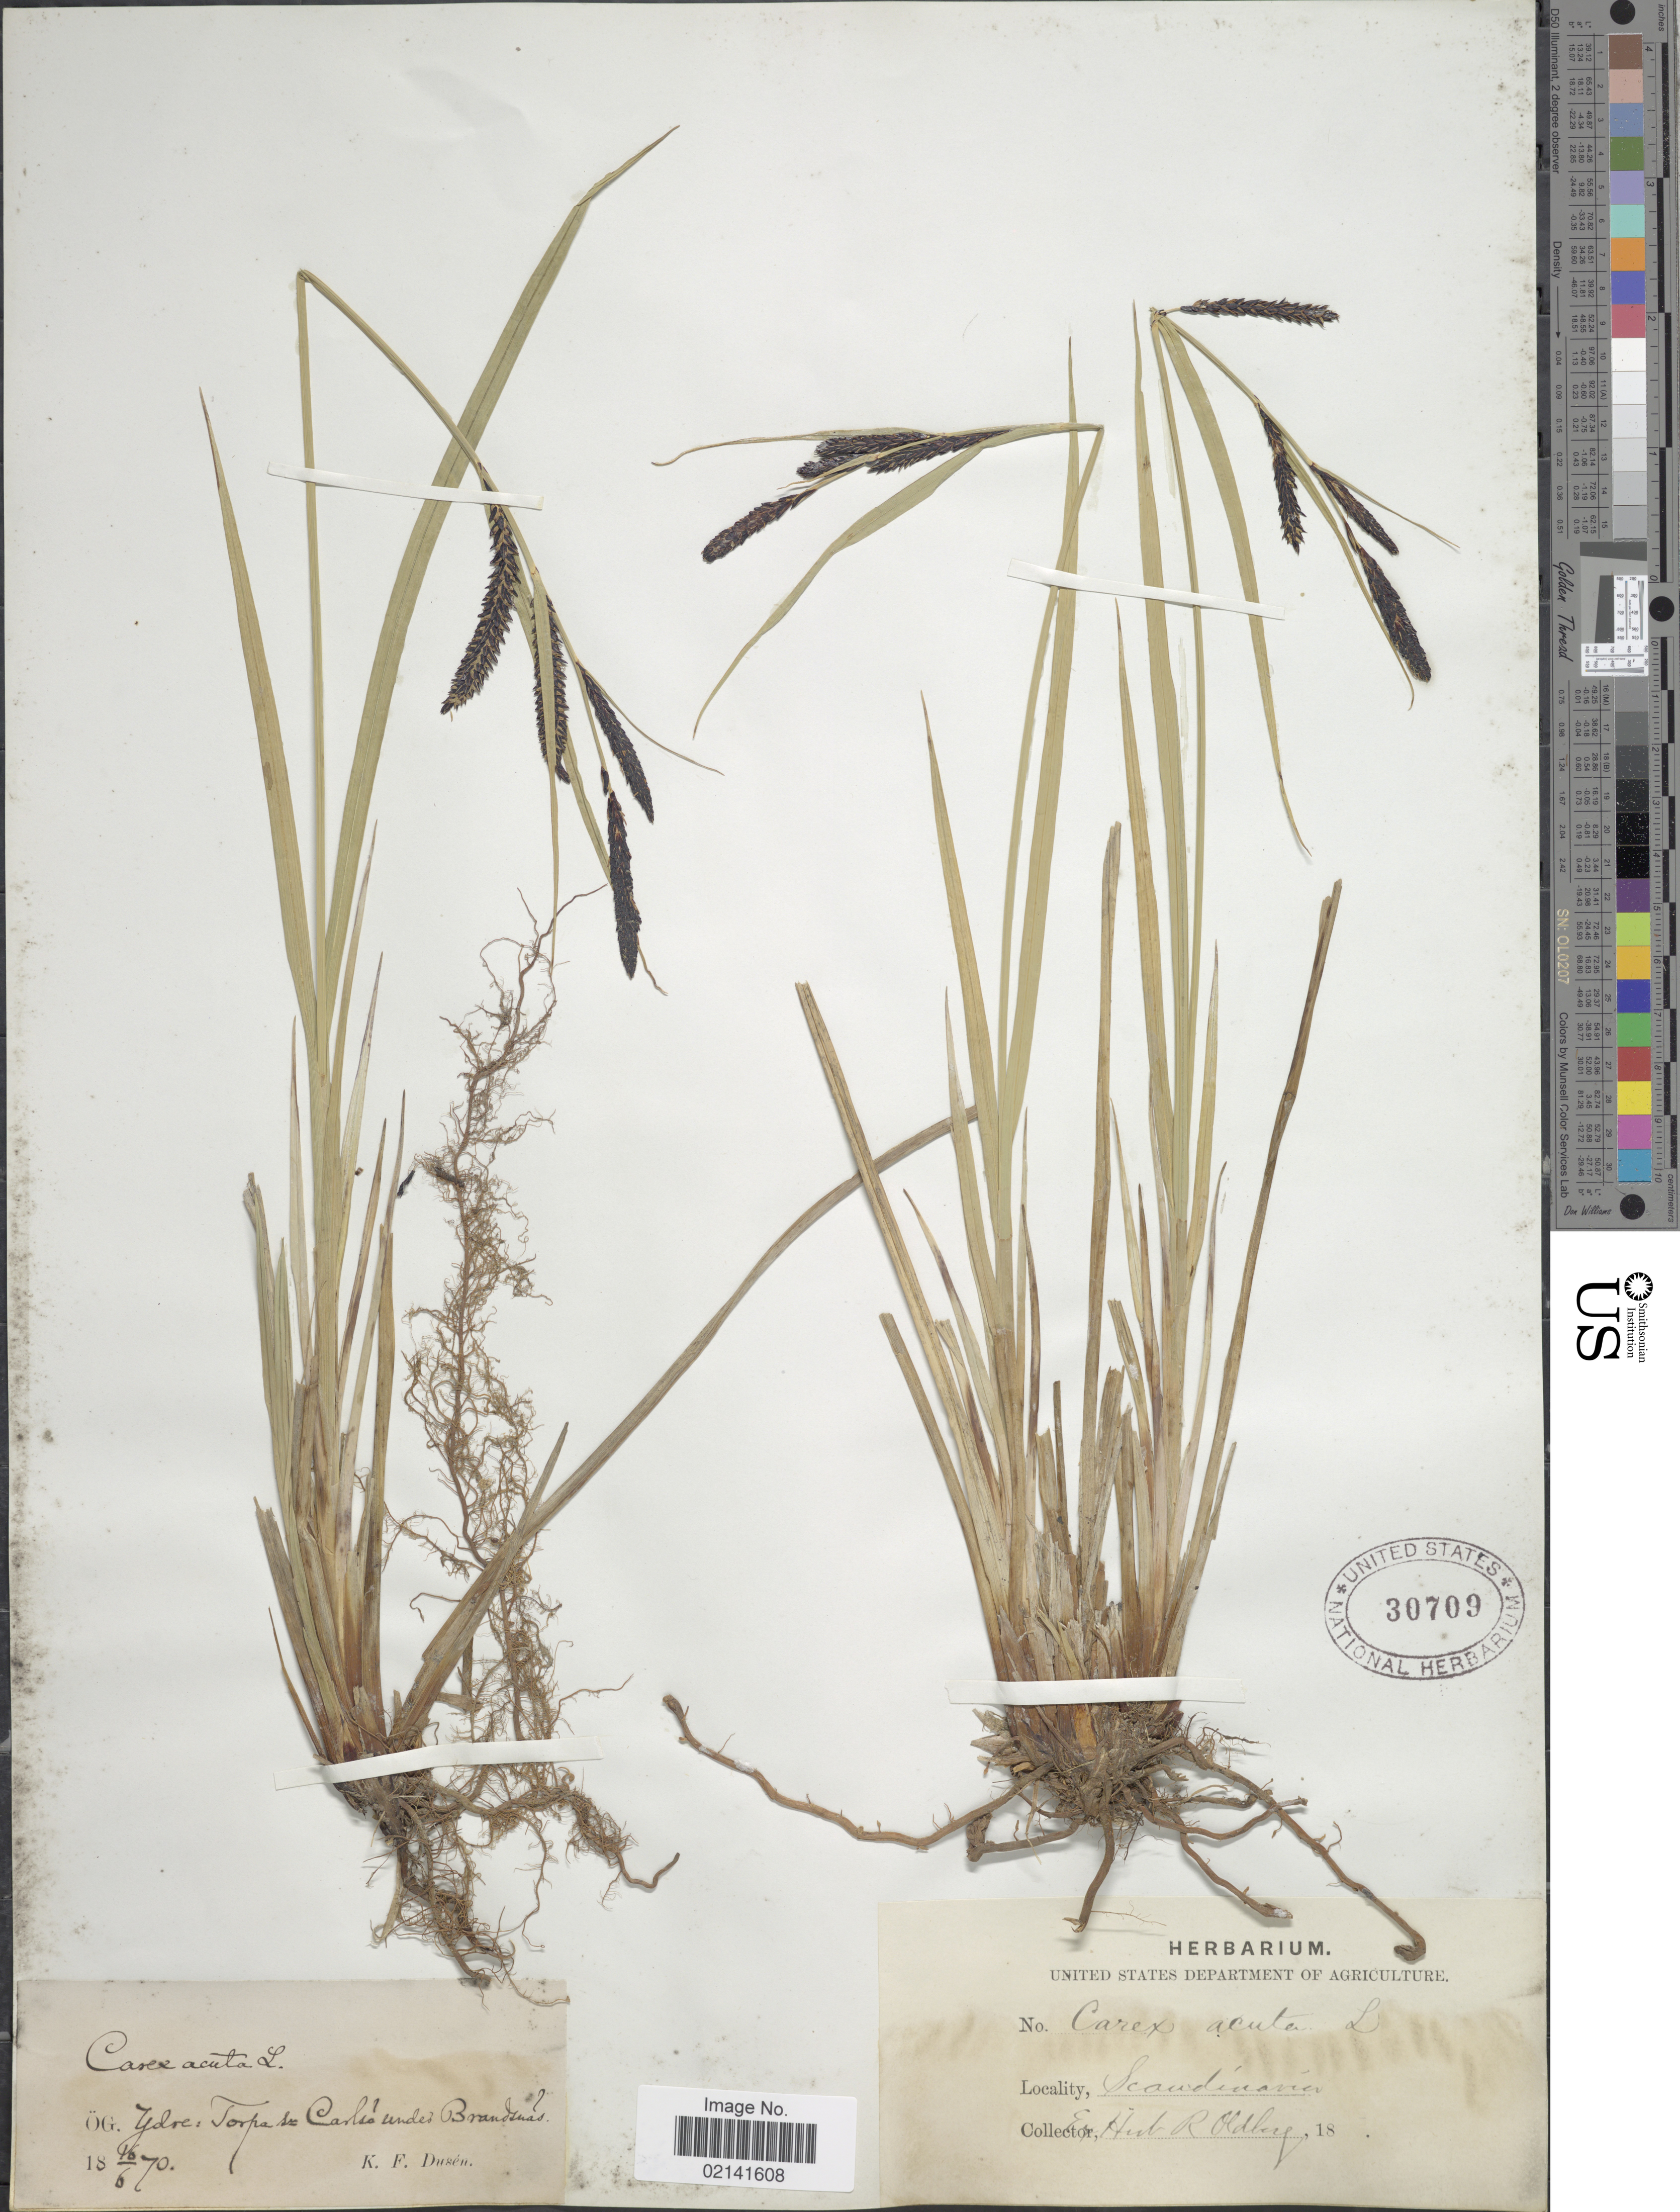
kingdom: Plantae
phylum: Tracheophyta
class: Liliopsida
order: Poales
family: Cyperaceae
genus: Carex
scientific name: Carex acuta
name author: L.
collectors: K. Dusén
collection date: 1870-06-16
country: Sweden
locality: OG. Ydre: Torpa sn. Carlso undes Brandsnas [interpreted].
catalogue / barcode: US 30709